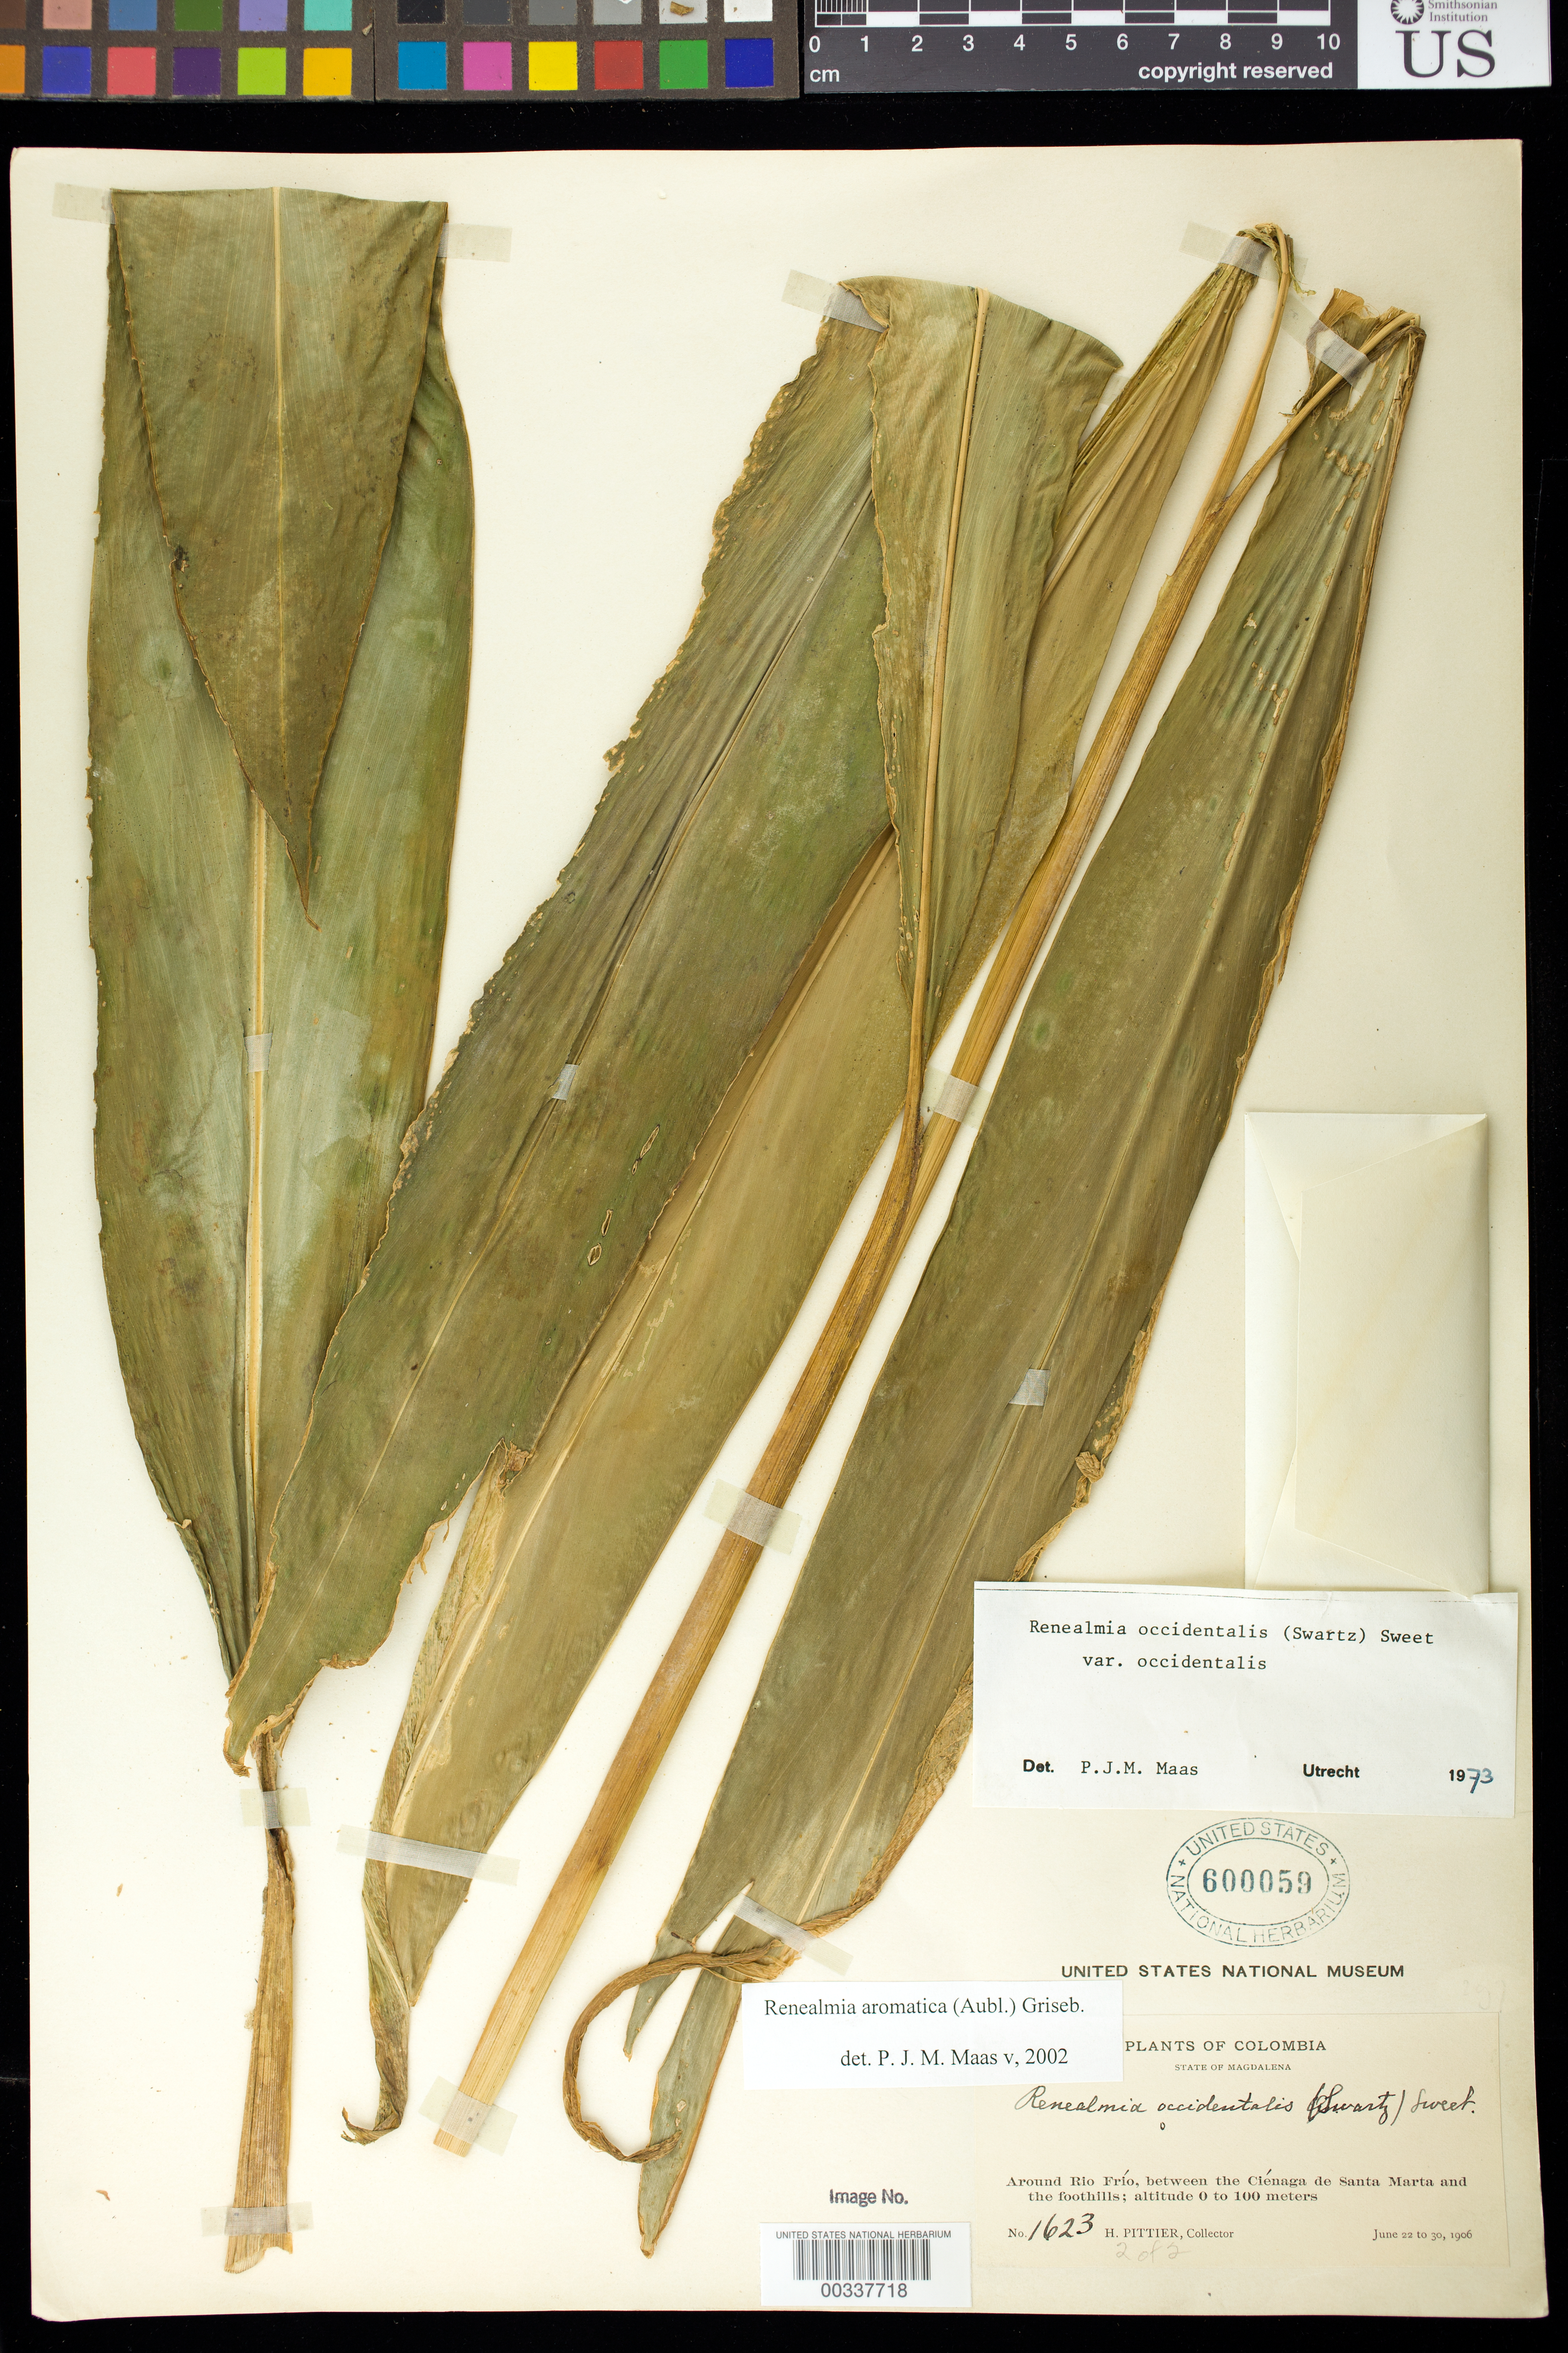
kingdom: Plantae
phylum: Tracheophyta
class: Liliopsida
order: Zingiberales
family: Zingiberaceae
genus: Renealmia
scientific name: Renealmia aromatica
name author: (Aubl.) Griseb.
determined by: Maas, Paul J. M.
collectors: H. F. Pittier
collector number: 1623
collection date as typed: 22 Jun 1906 to 30 Jun 1906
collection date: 1906-06-22/1906-06-30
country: Colombia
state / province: Magdalena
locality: Around Rio Frio, between Cienaga de Santa Marta and foothills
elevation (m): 0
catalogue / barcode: US 600059